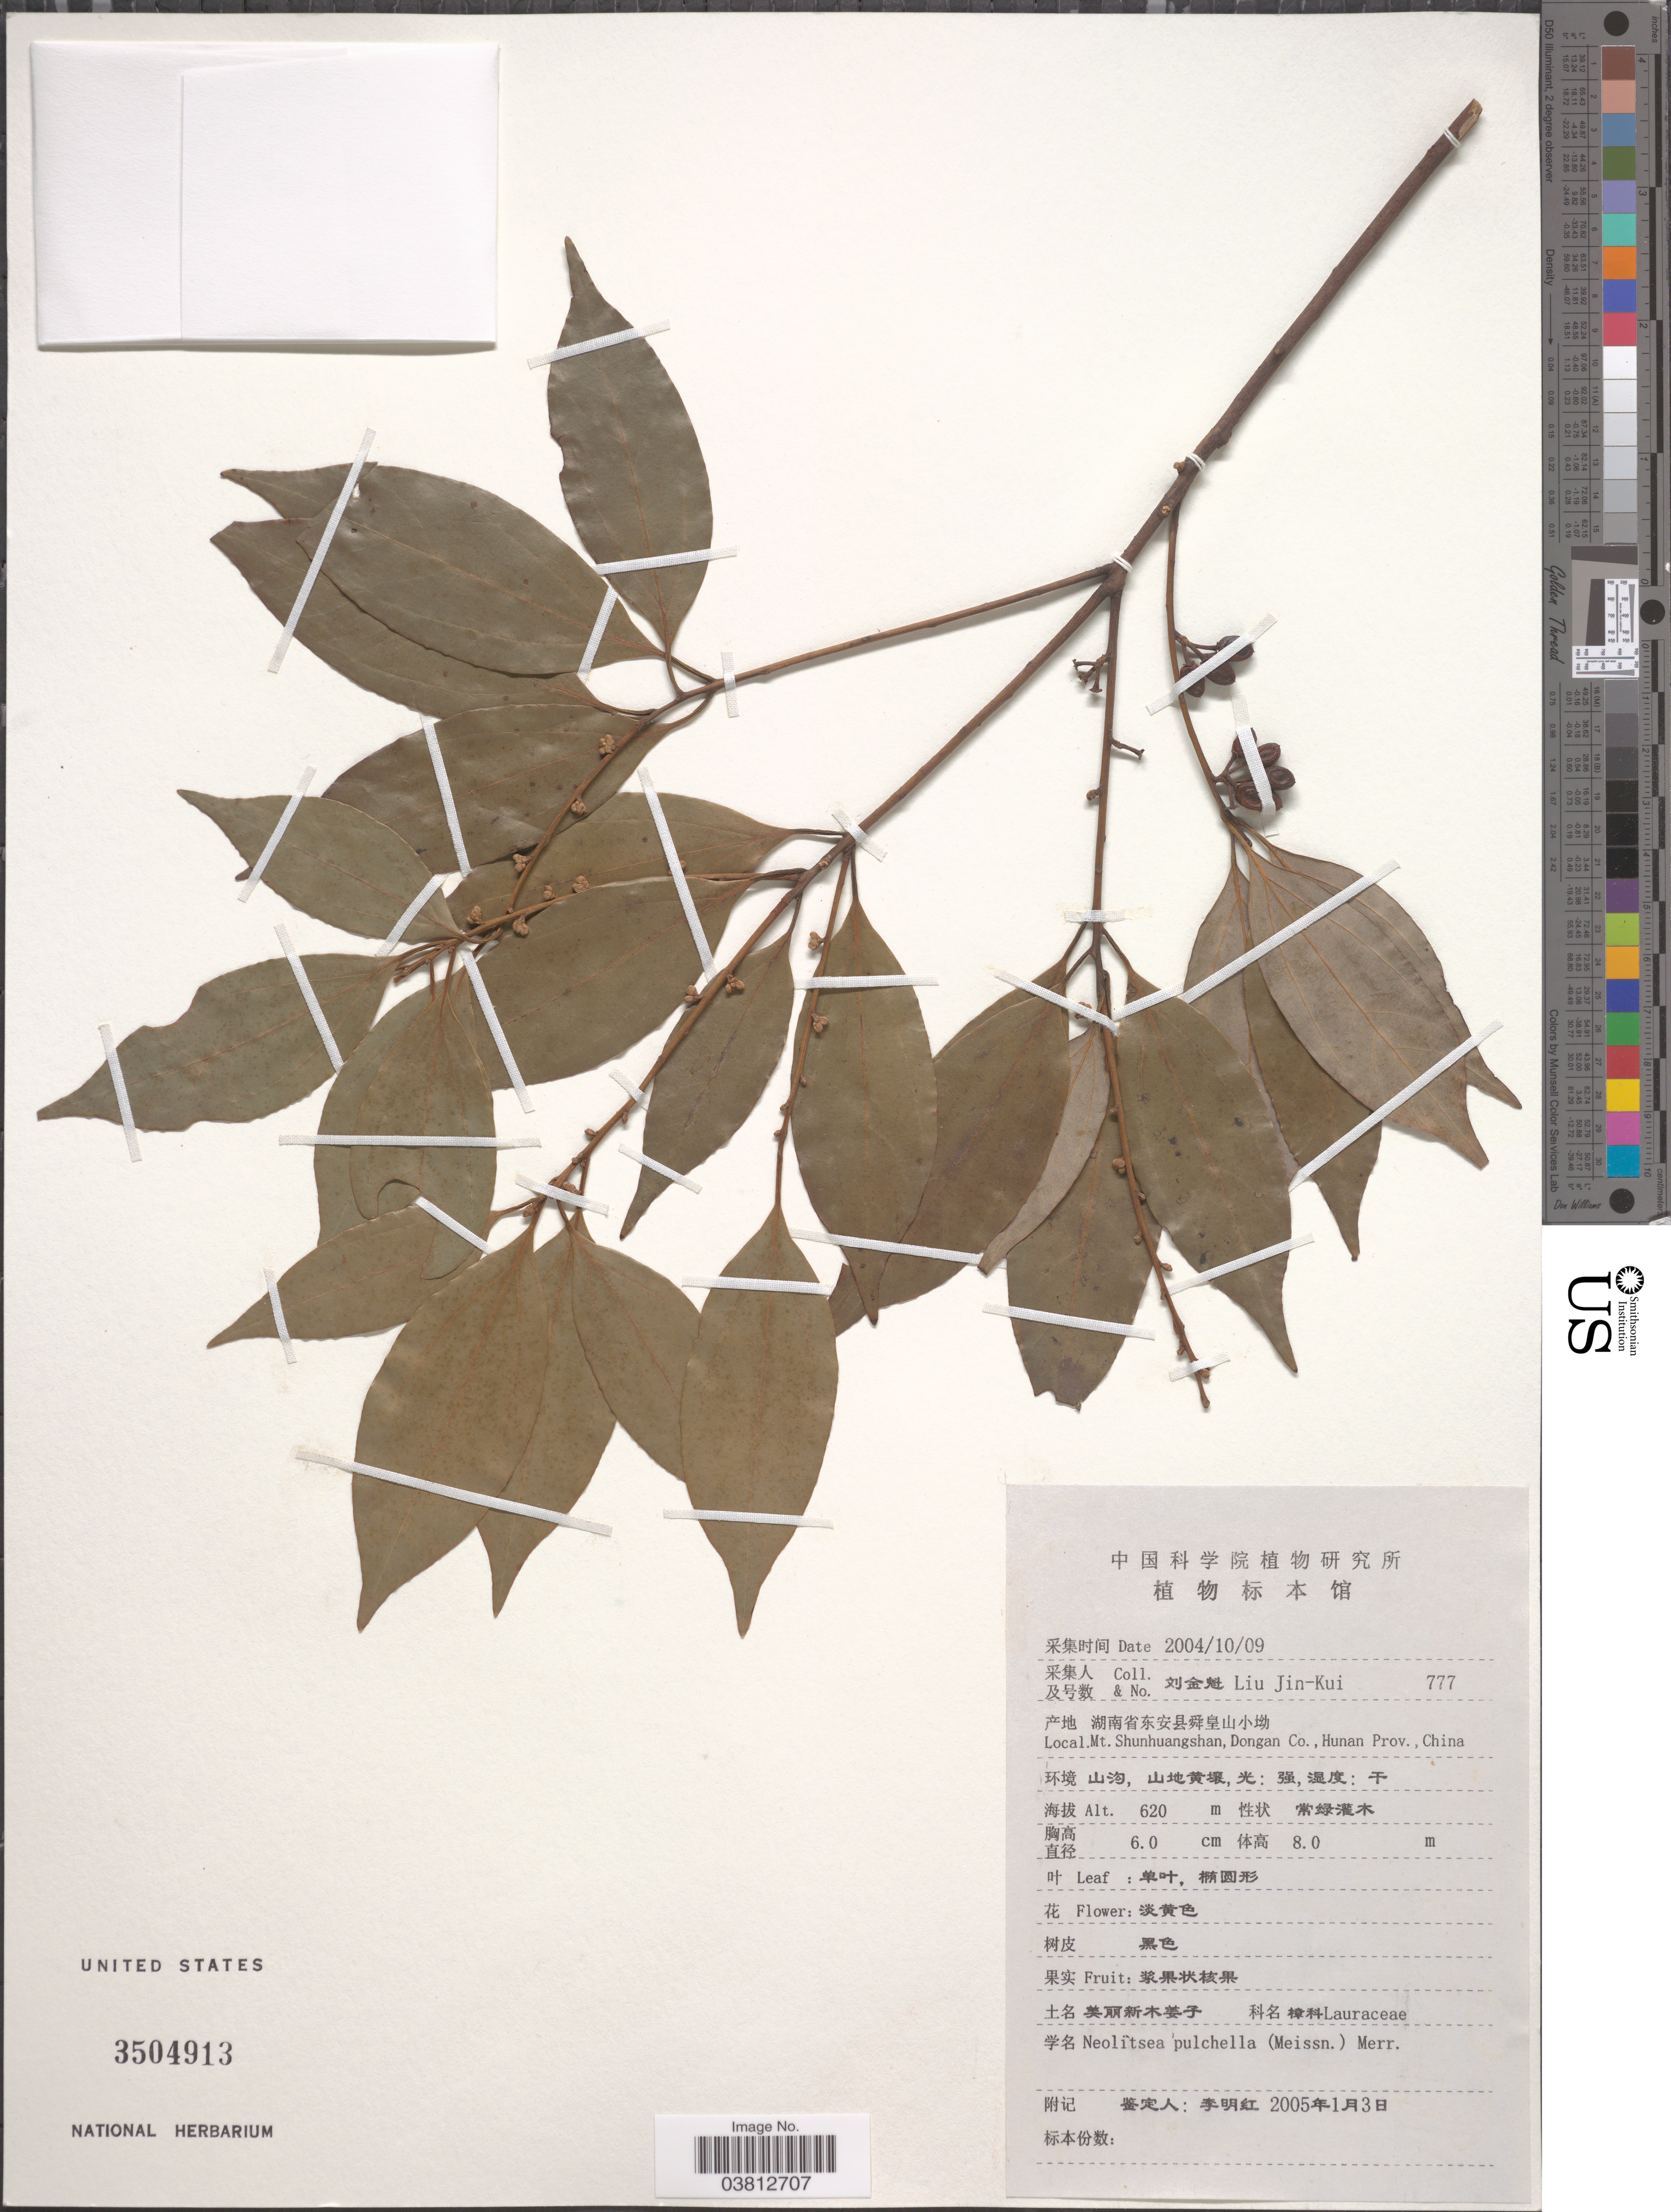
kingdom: Plantae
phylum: Tracheophyta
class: Magnoliopsida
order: Laurales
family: Lauraceae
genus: Neolitsea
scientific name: Neolitsea pulchella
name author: (Meisn.) Merr.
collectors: Liu Jin-Kui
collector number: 777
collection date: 2004-10-09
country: China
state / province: Hunan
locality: Mt. Shunhuangshan, Dongan Co.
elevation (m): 620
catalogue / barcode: US 3504913